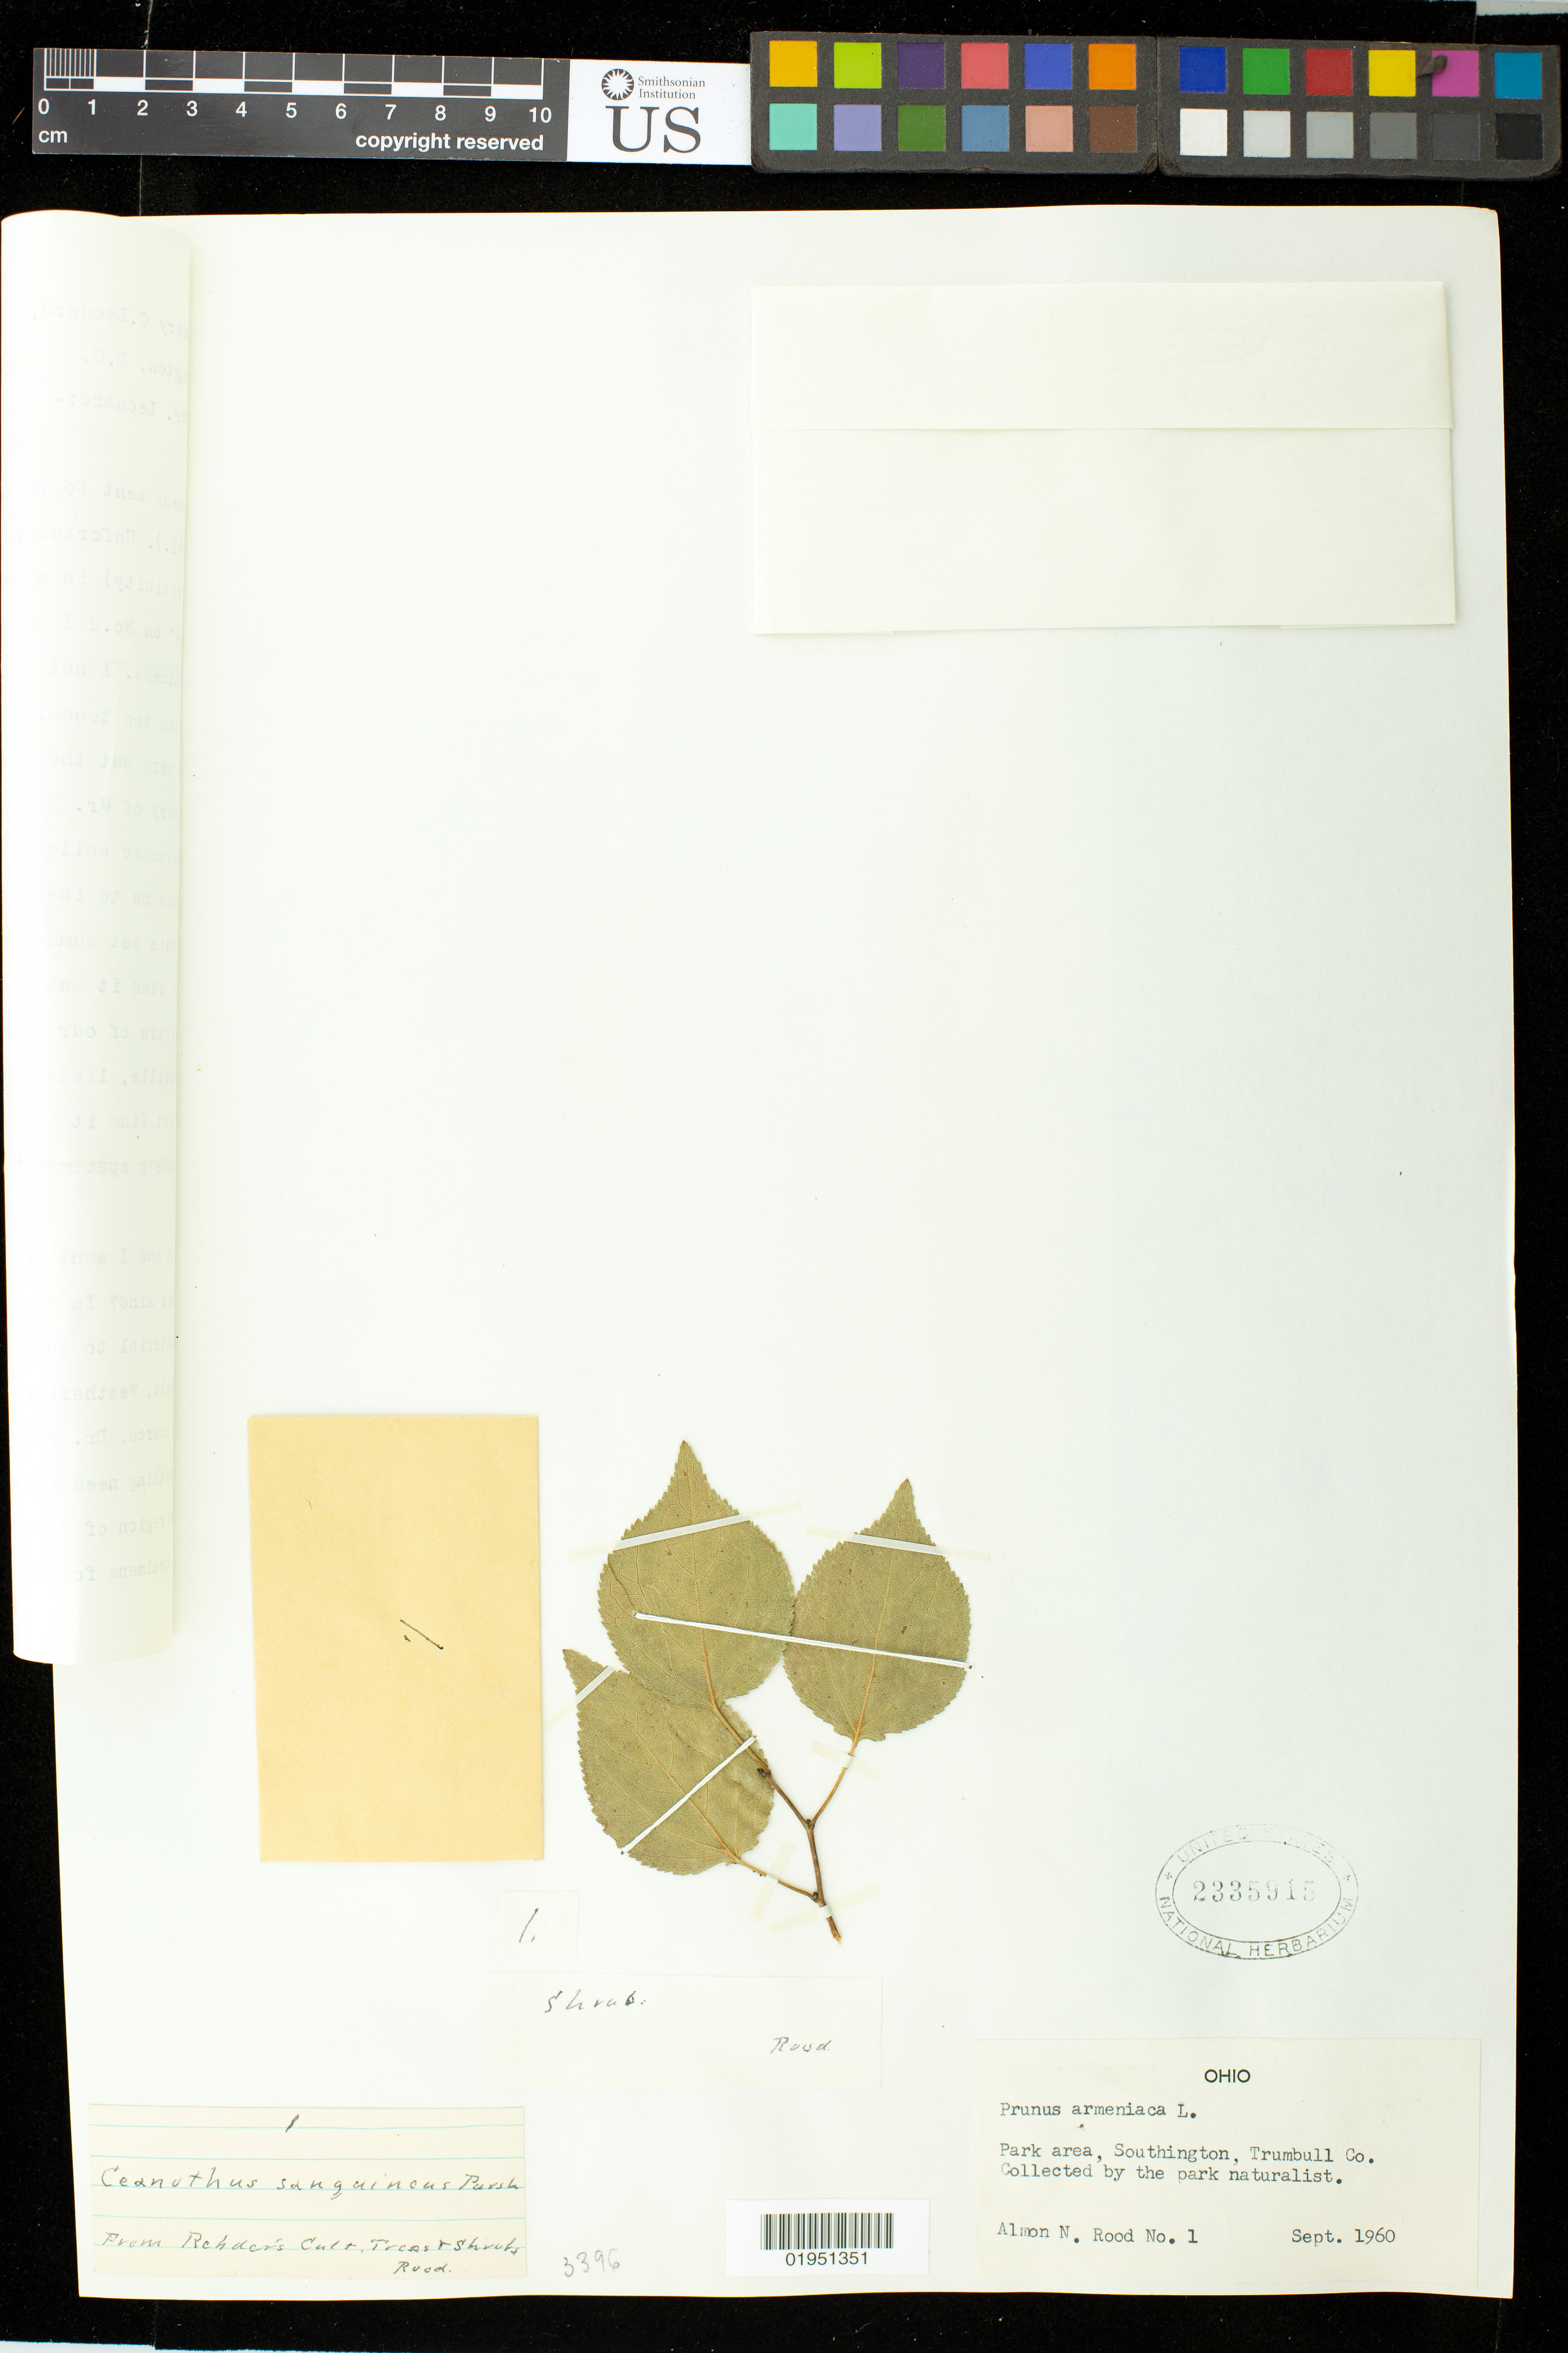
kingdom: Plantae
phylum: Tracheophyta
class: Magnoliopsida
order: Rosales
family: Rosaceae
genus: Prunus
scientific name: Prunus armeniaca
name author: L.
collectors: A. Rood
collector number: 1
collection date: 1960-09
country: United States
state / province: Ohio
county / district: Trumbull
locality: Park area, Southington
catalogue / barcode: US 2335915